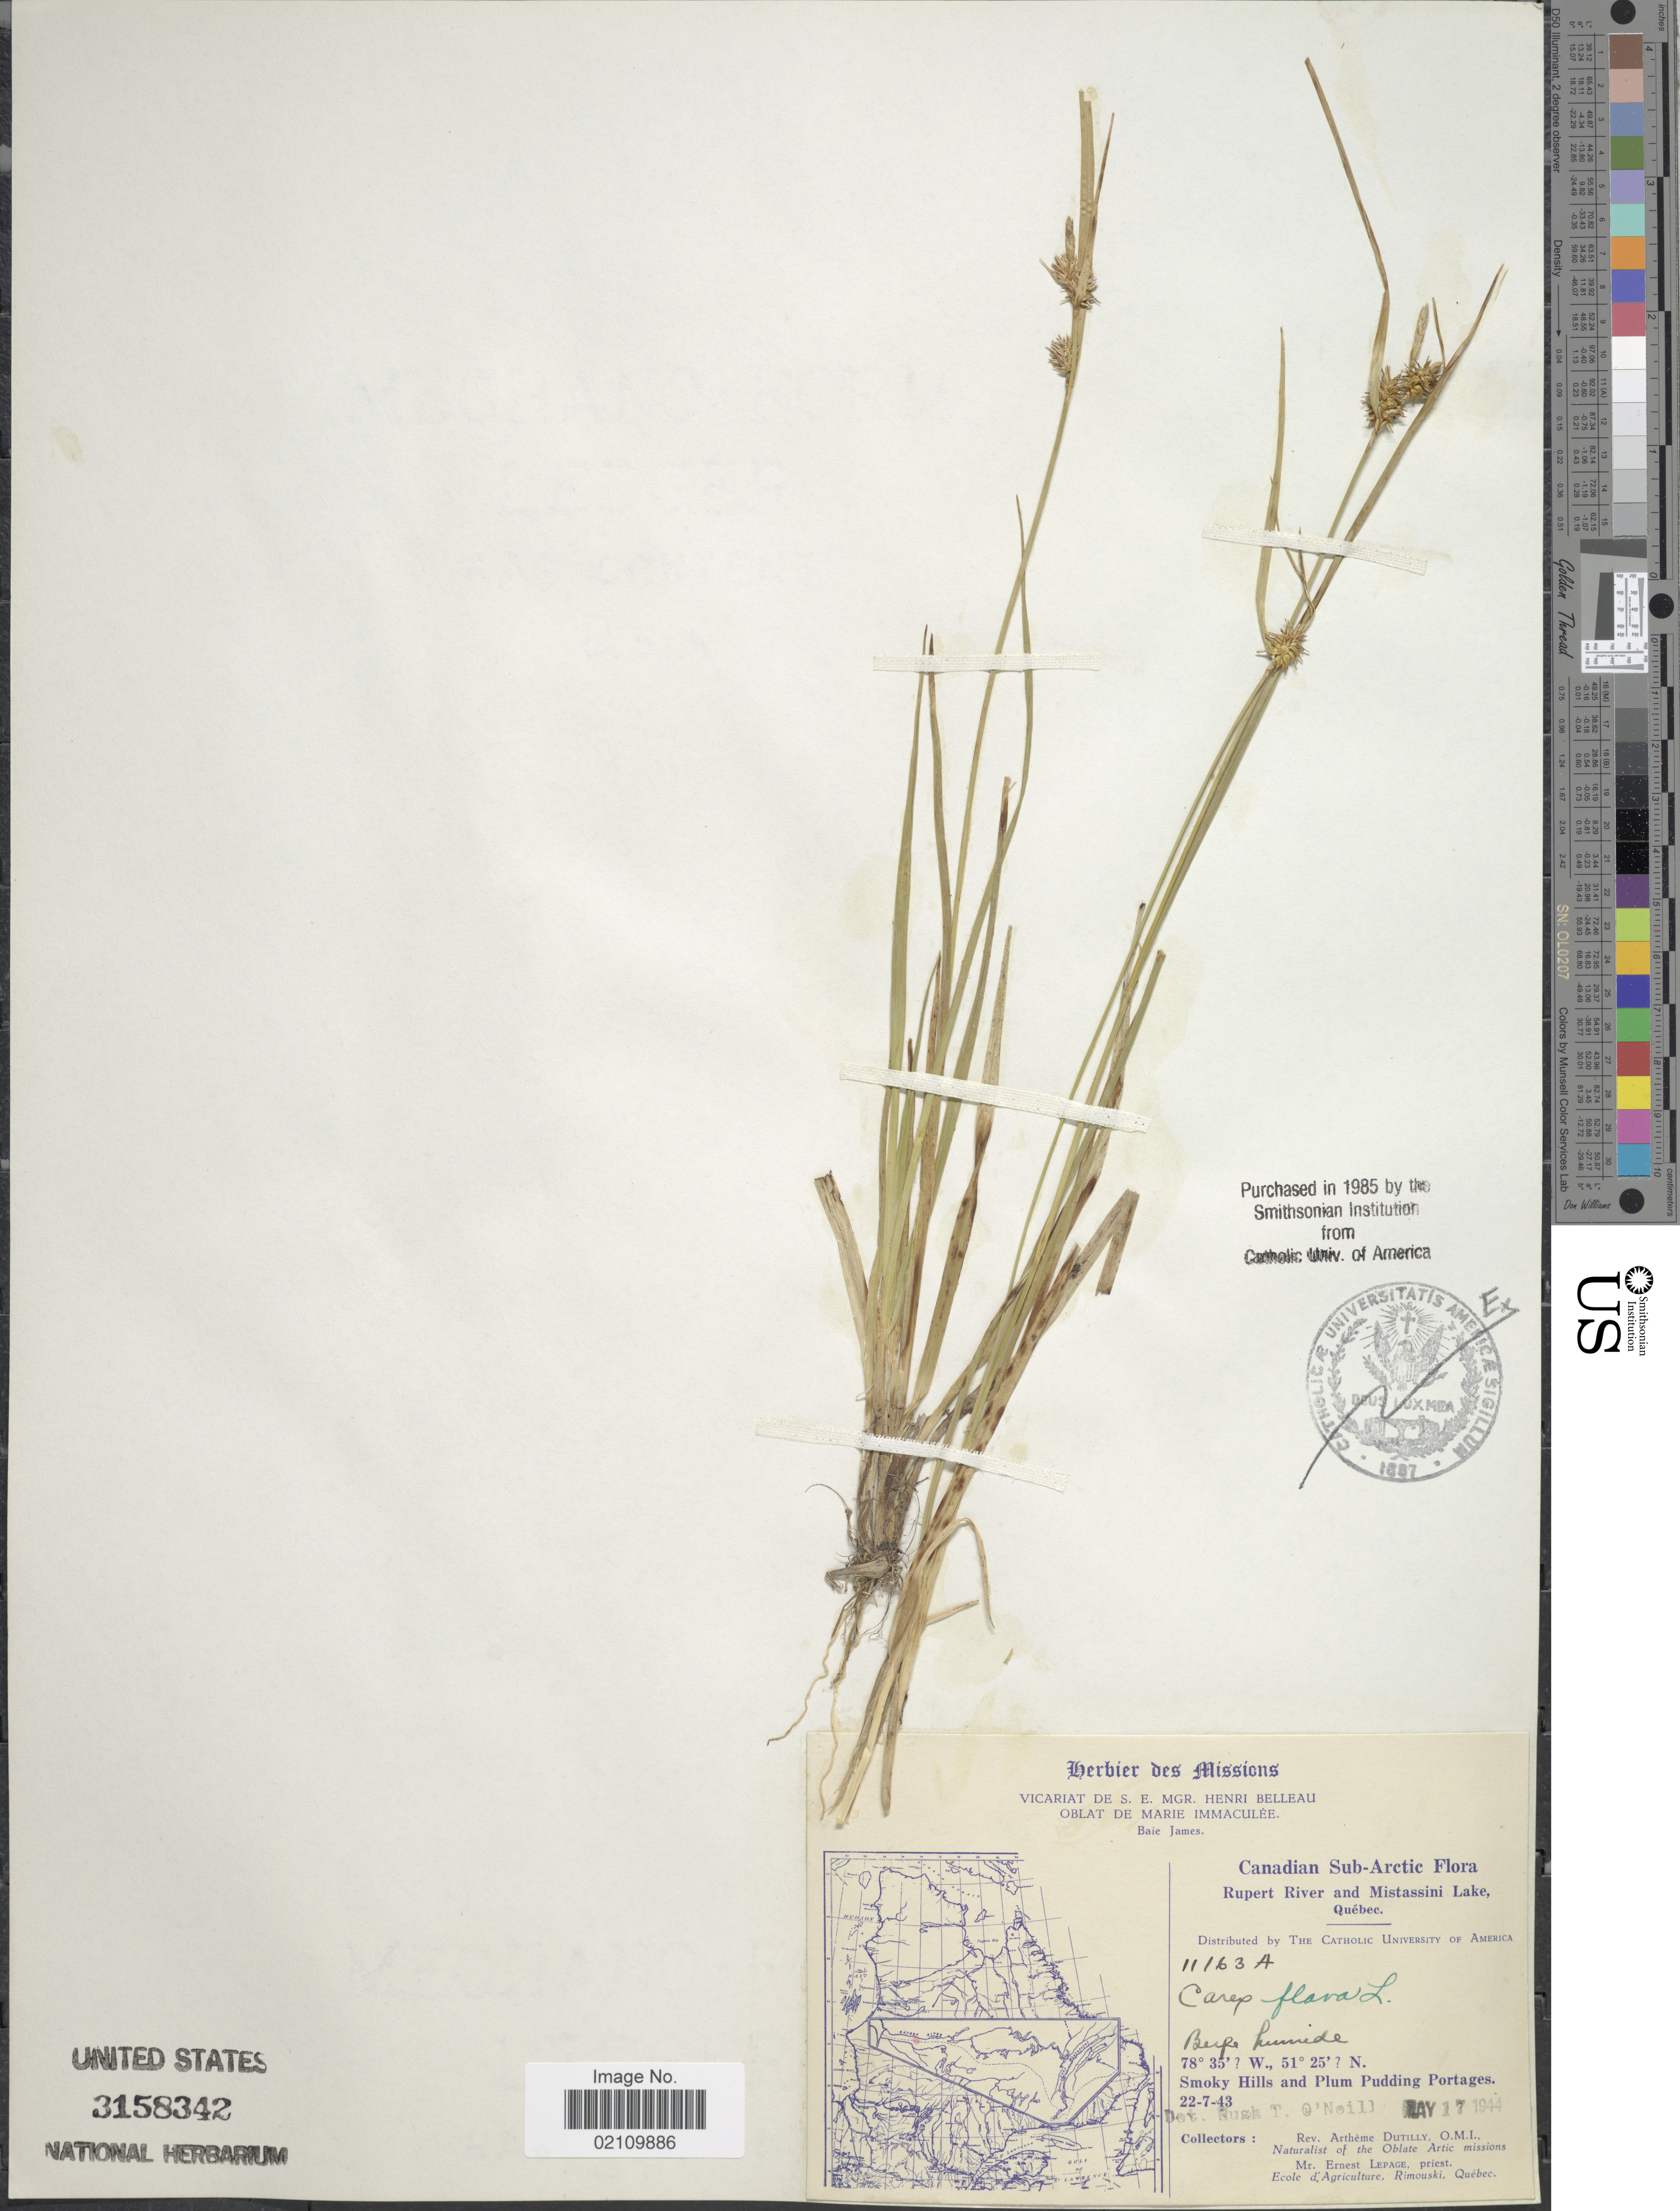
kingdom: Plantae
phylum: Tracheophyta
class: Liliopsida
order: Poales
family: Cyperaceae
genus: Carex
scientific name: Carex flava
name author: L.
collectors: A. Dutilly & E. Lepage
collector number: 11163A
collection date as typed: Transcribed d/m/y: 22/7/43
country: Canada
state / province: Quebec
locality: Canadian Sub-Arctic. Rupert River and Mistassini Lake. Smoky Hills and Plum Pudding Portages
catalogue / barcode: US 3158342